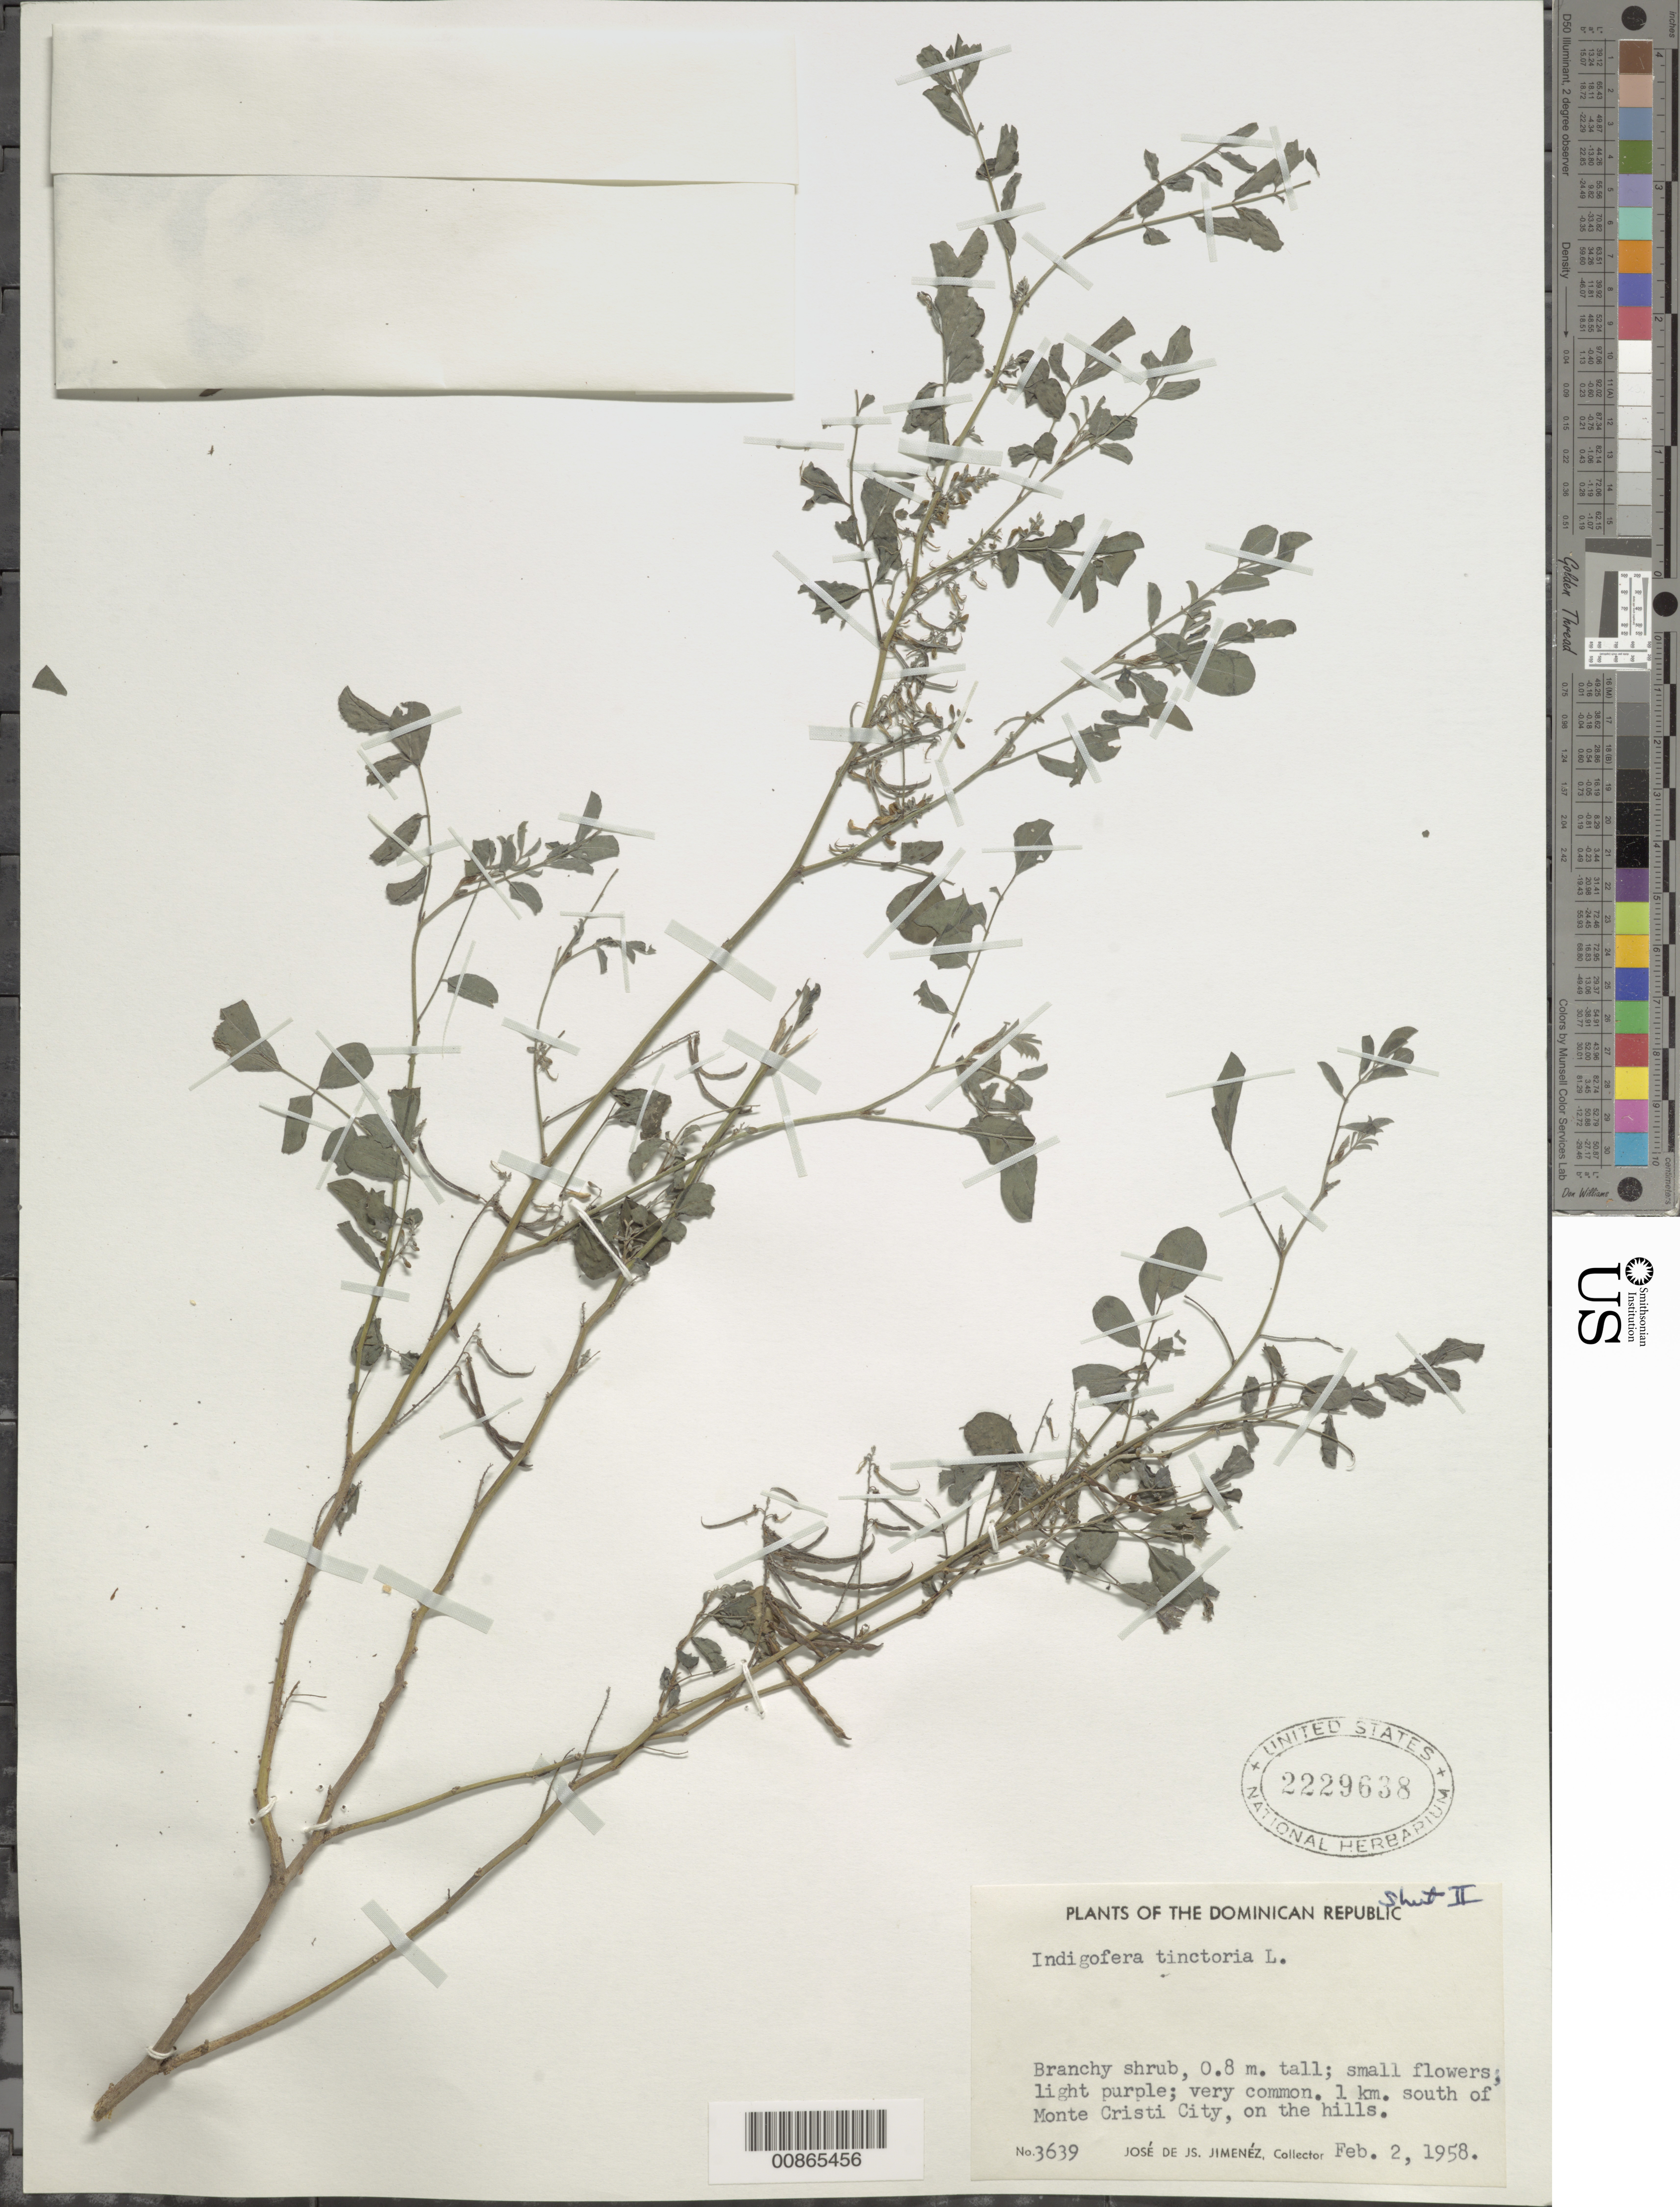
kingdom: Plantae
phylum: Tracheophyta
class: Magnoliopsida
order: Fabales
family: Fabaceae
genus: Indigofera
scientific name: Indigofera tinctoria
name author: L.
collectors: J. J. Jiménez Almonte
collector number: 3639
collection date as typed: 02 Feb 1958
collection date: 1958-02-02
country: Dominican Republic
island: Hispaniola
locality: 1 km south of Monte Cristi.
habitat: On the hills.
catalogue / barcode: US 2229638